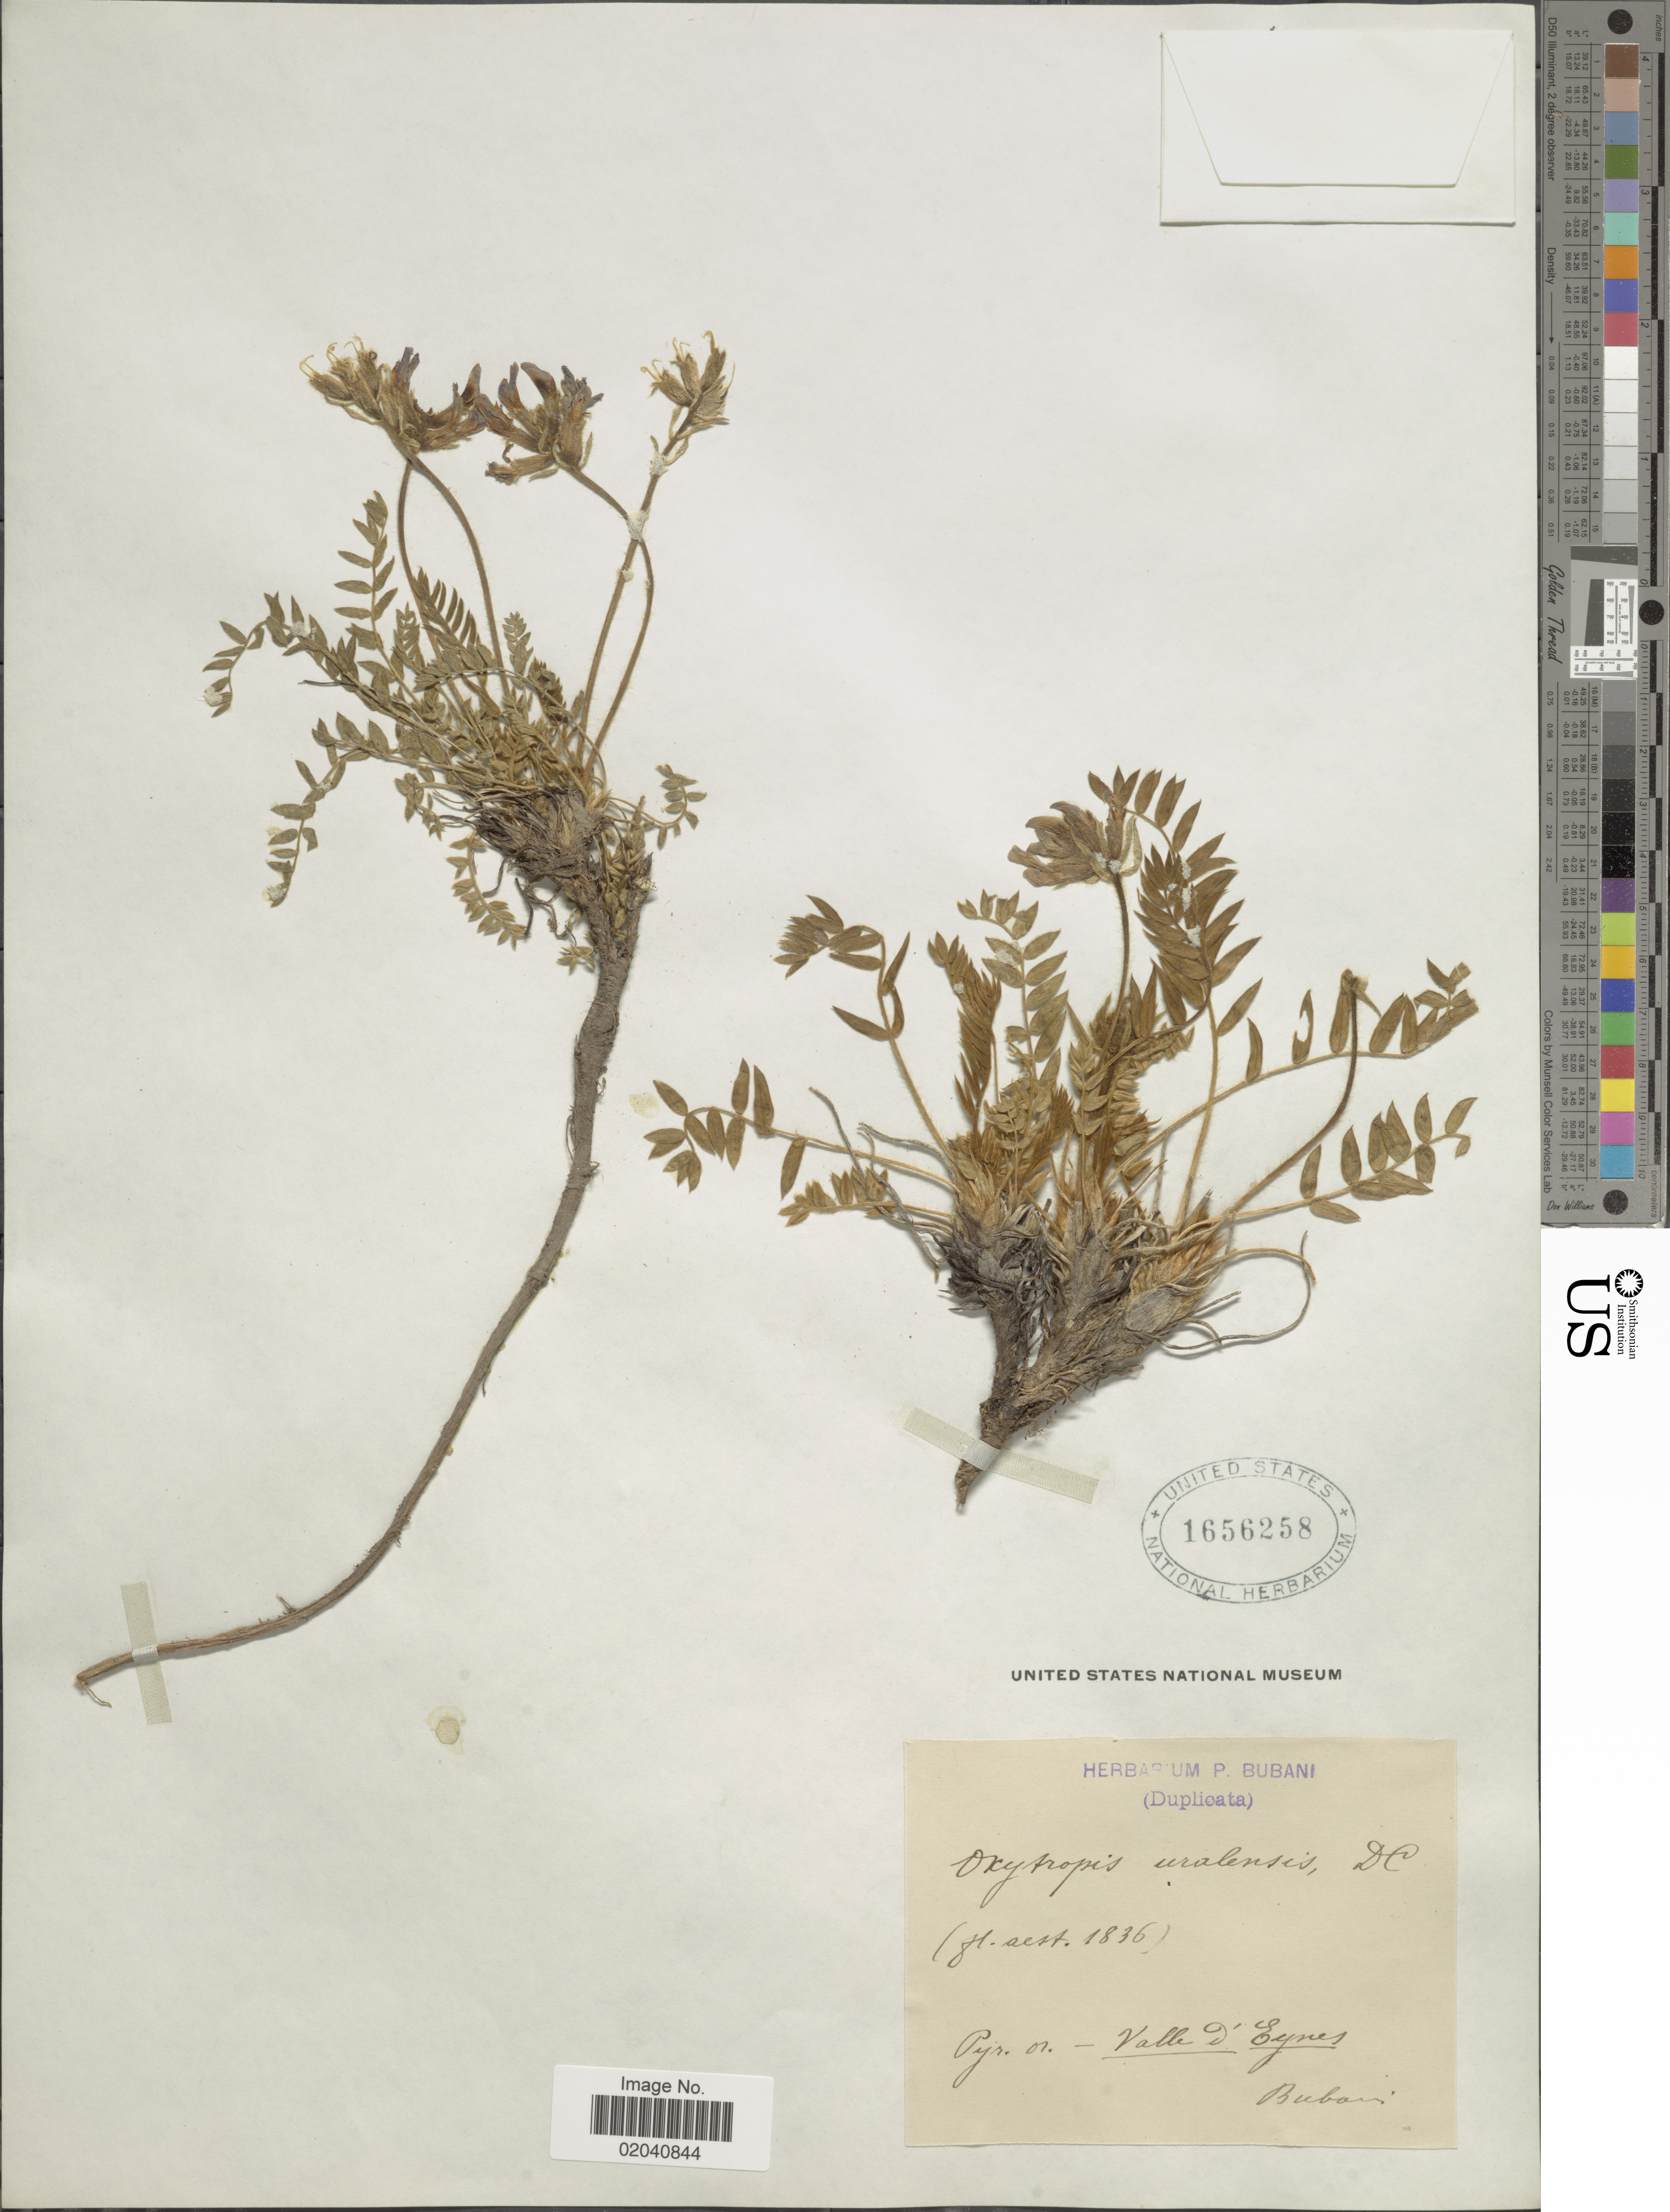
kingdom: Plantae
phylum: Tracheophyta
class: Magnoliopsida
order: Fabales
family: Fabaceae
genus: Oxytropis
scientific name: Oxytropis uralensis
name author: (L.) DC.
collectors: P. Bubani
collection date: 1836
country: France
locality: Pyr.or. Valley D'Eynes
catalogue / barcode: US 1656258